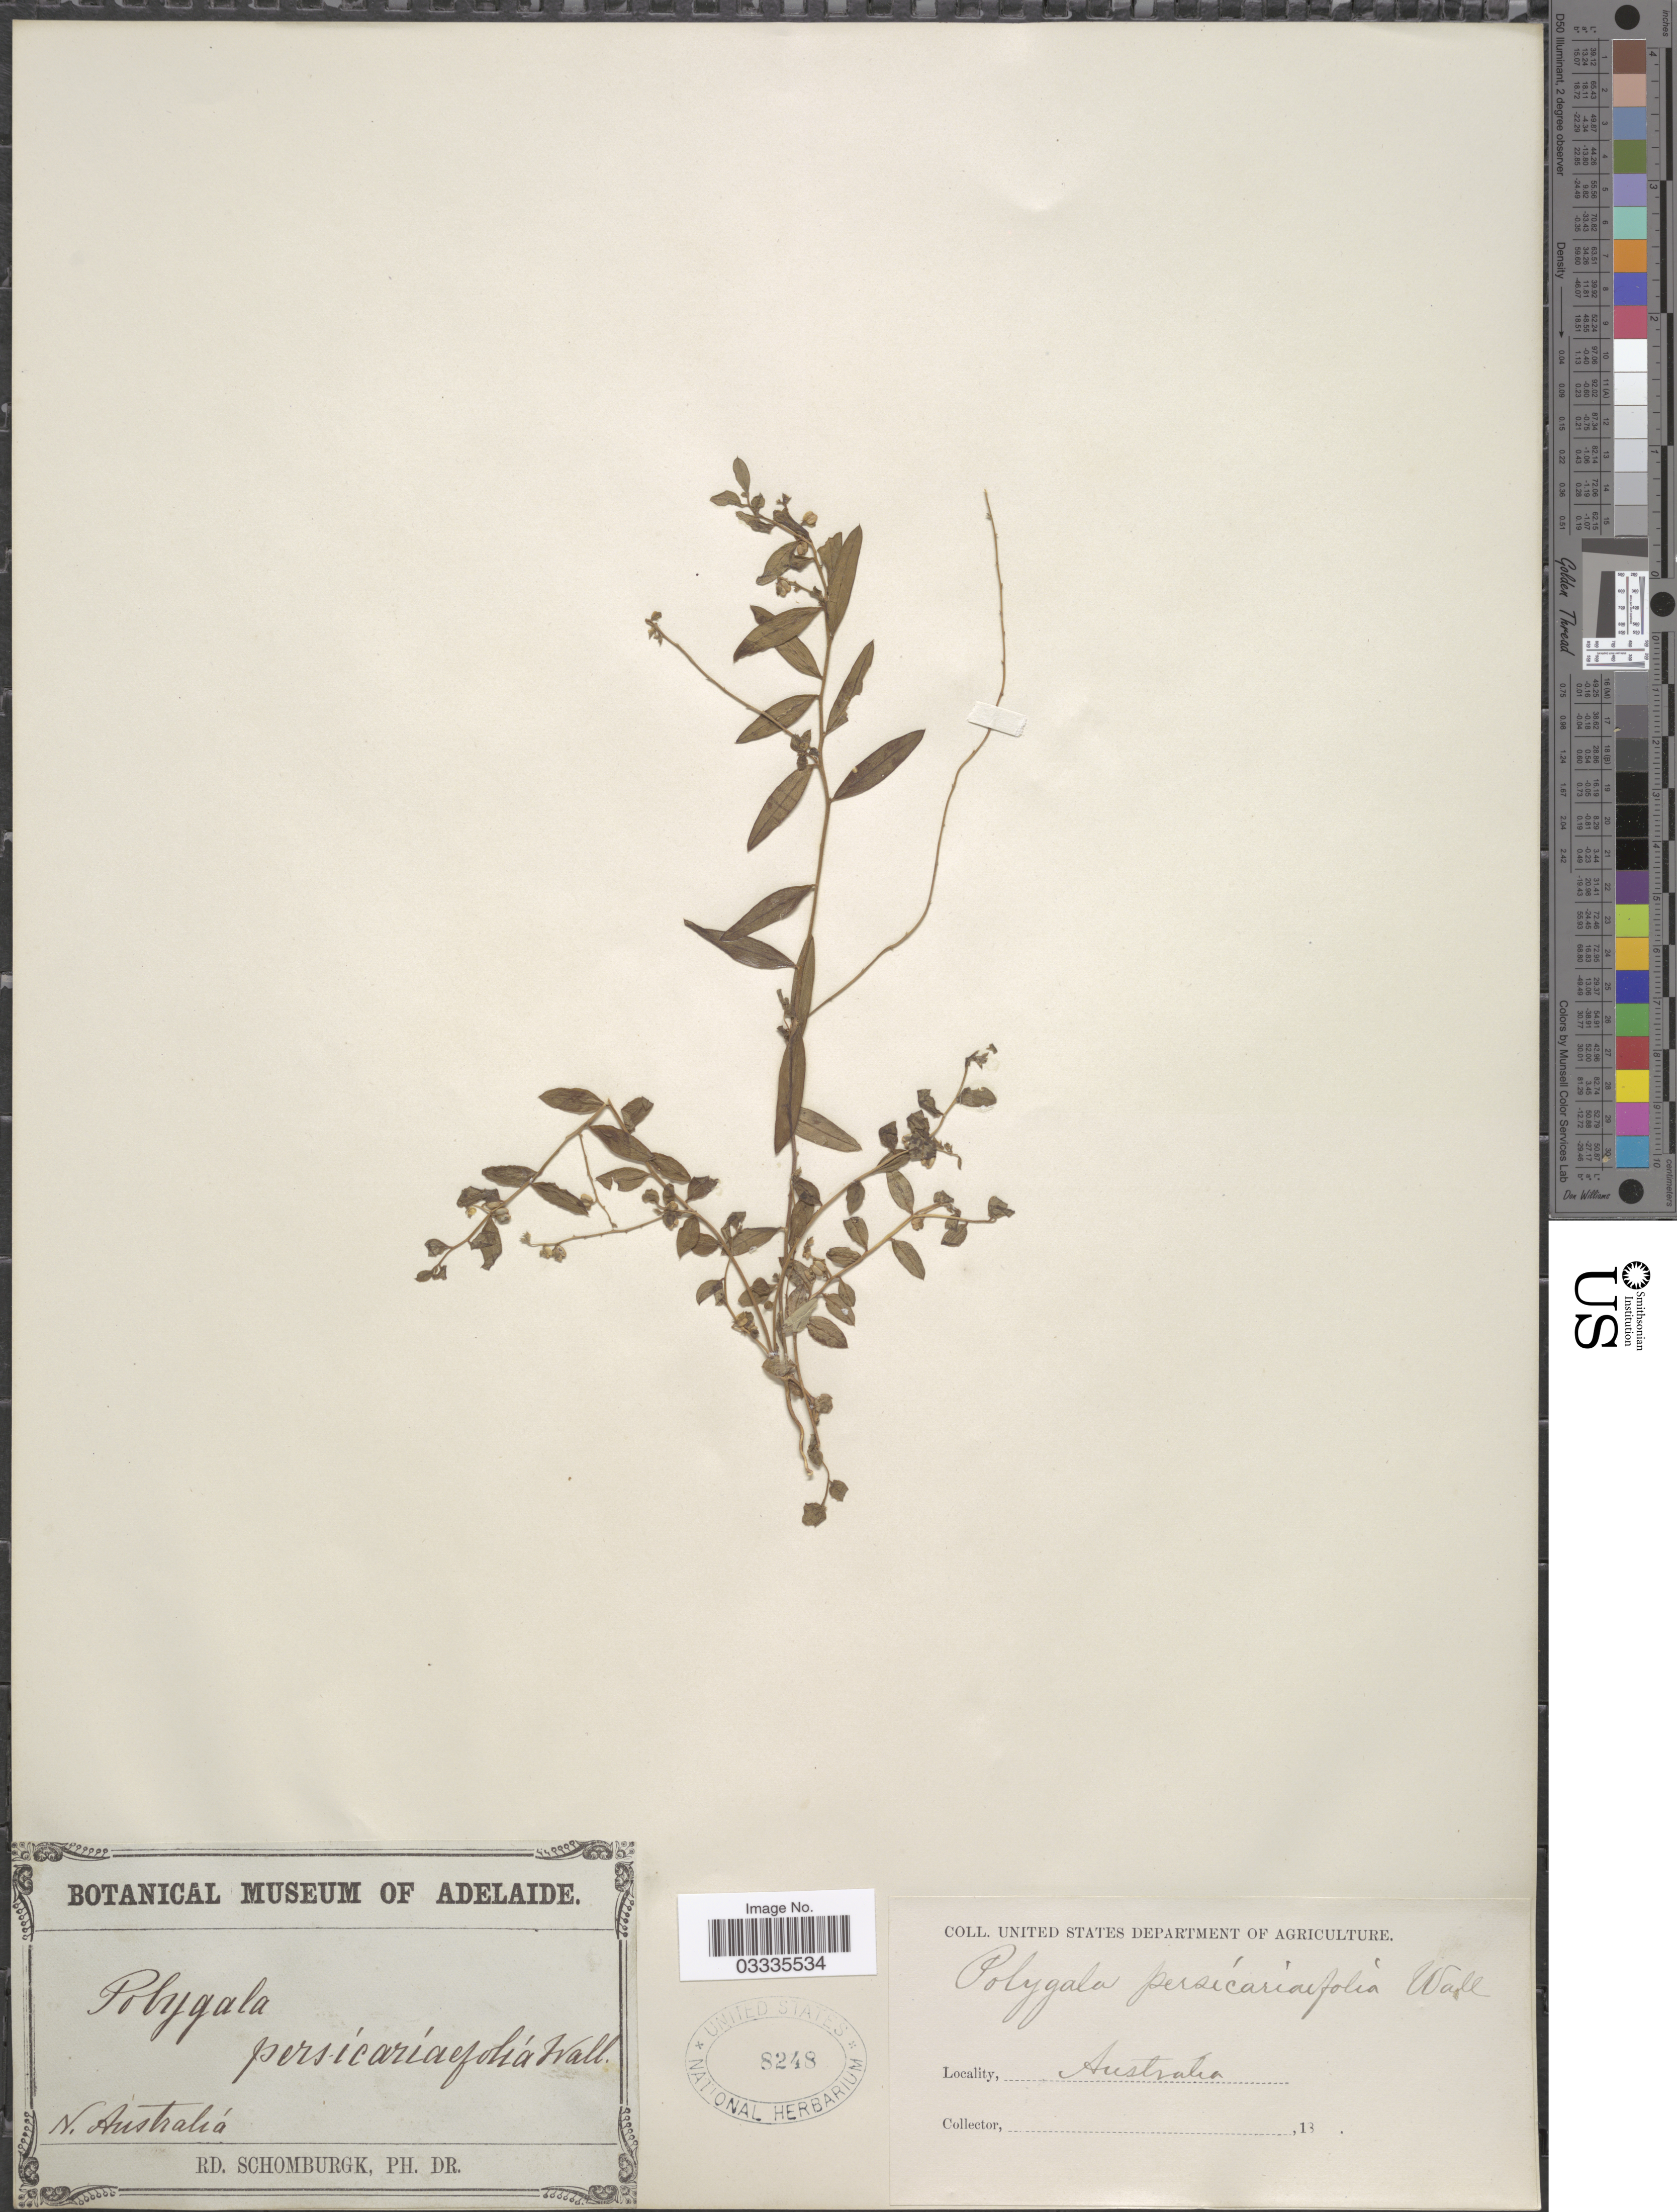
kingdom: Plantae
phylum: Tracheophyta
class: Magnoliopsida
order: Fabales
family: Polygalaceae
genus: Polygala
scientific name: Polygala persicariifolia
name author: DC.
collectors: M. R. Schomburgk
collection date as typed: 18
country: Australia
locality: N. Australia.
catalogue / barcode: US 8248